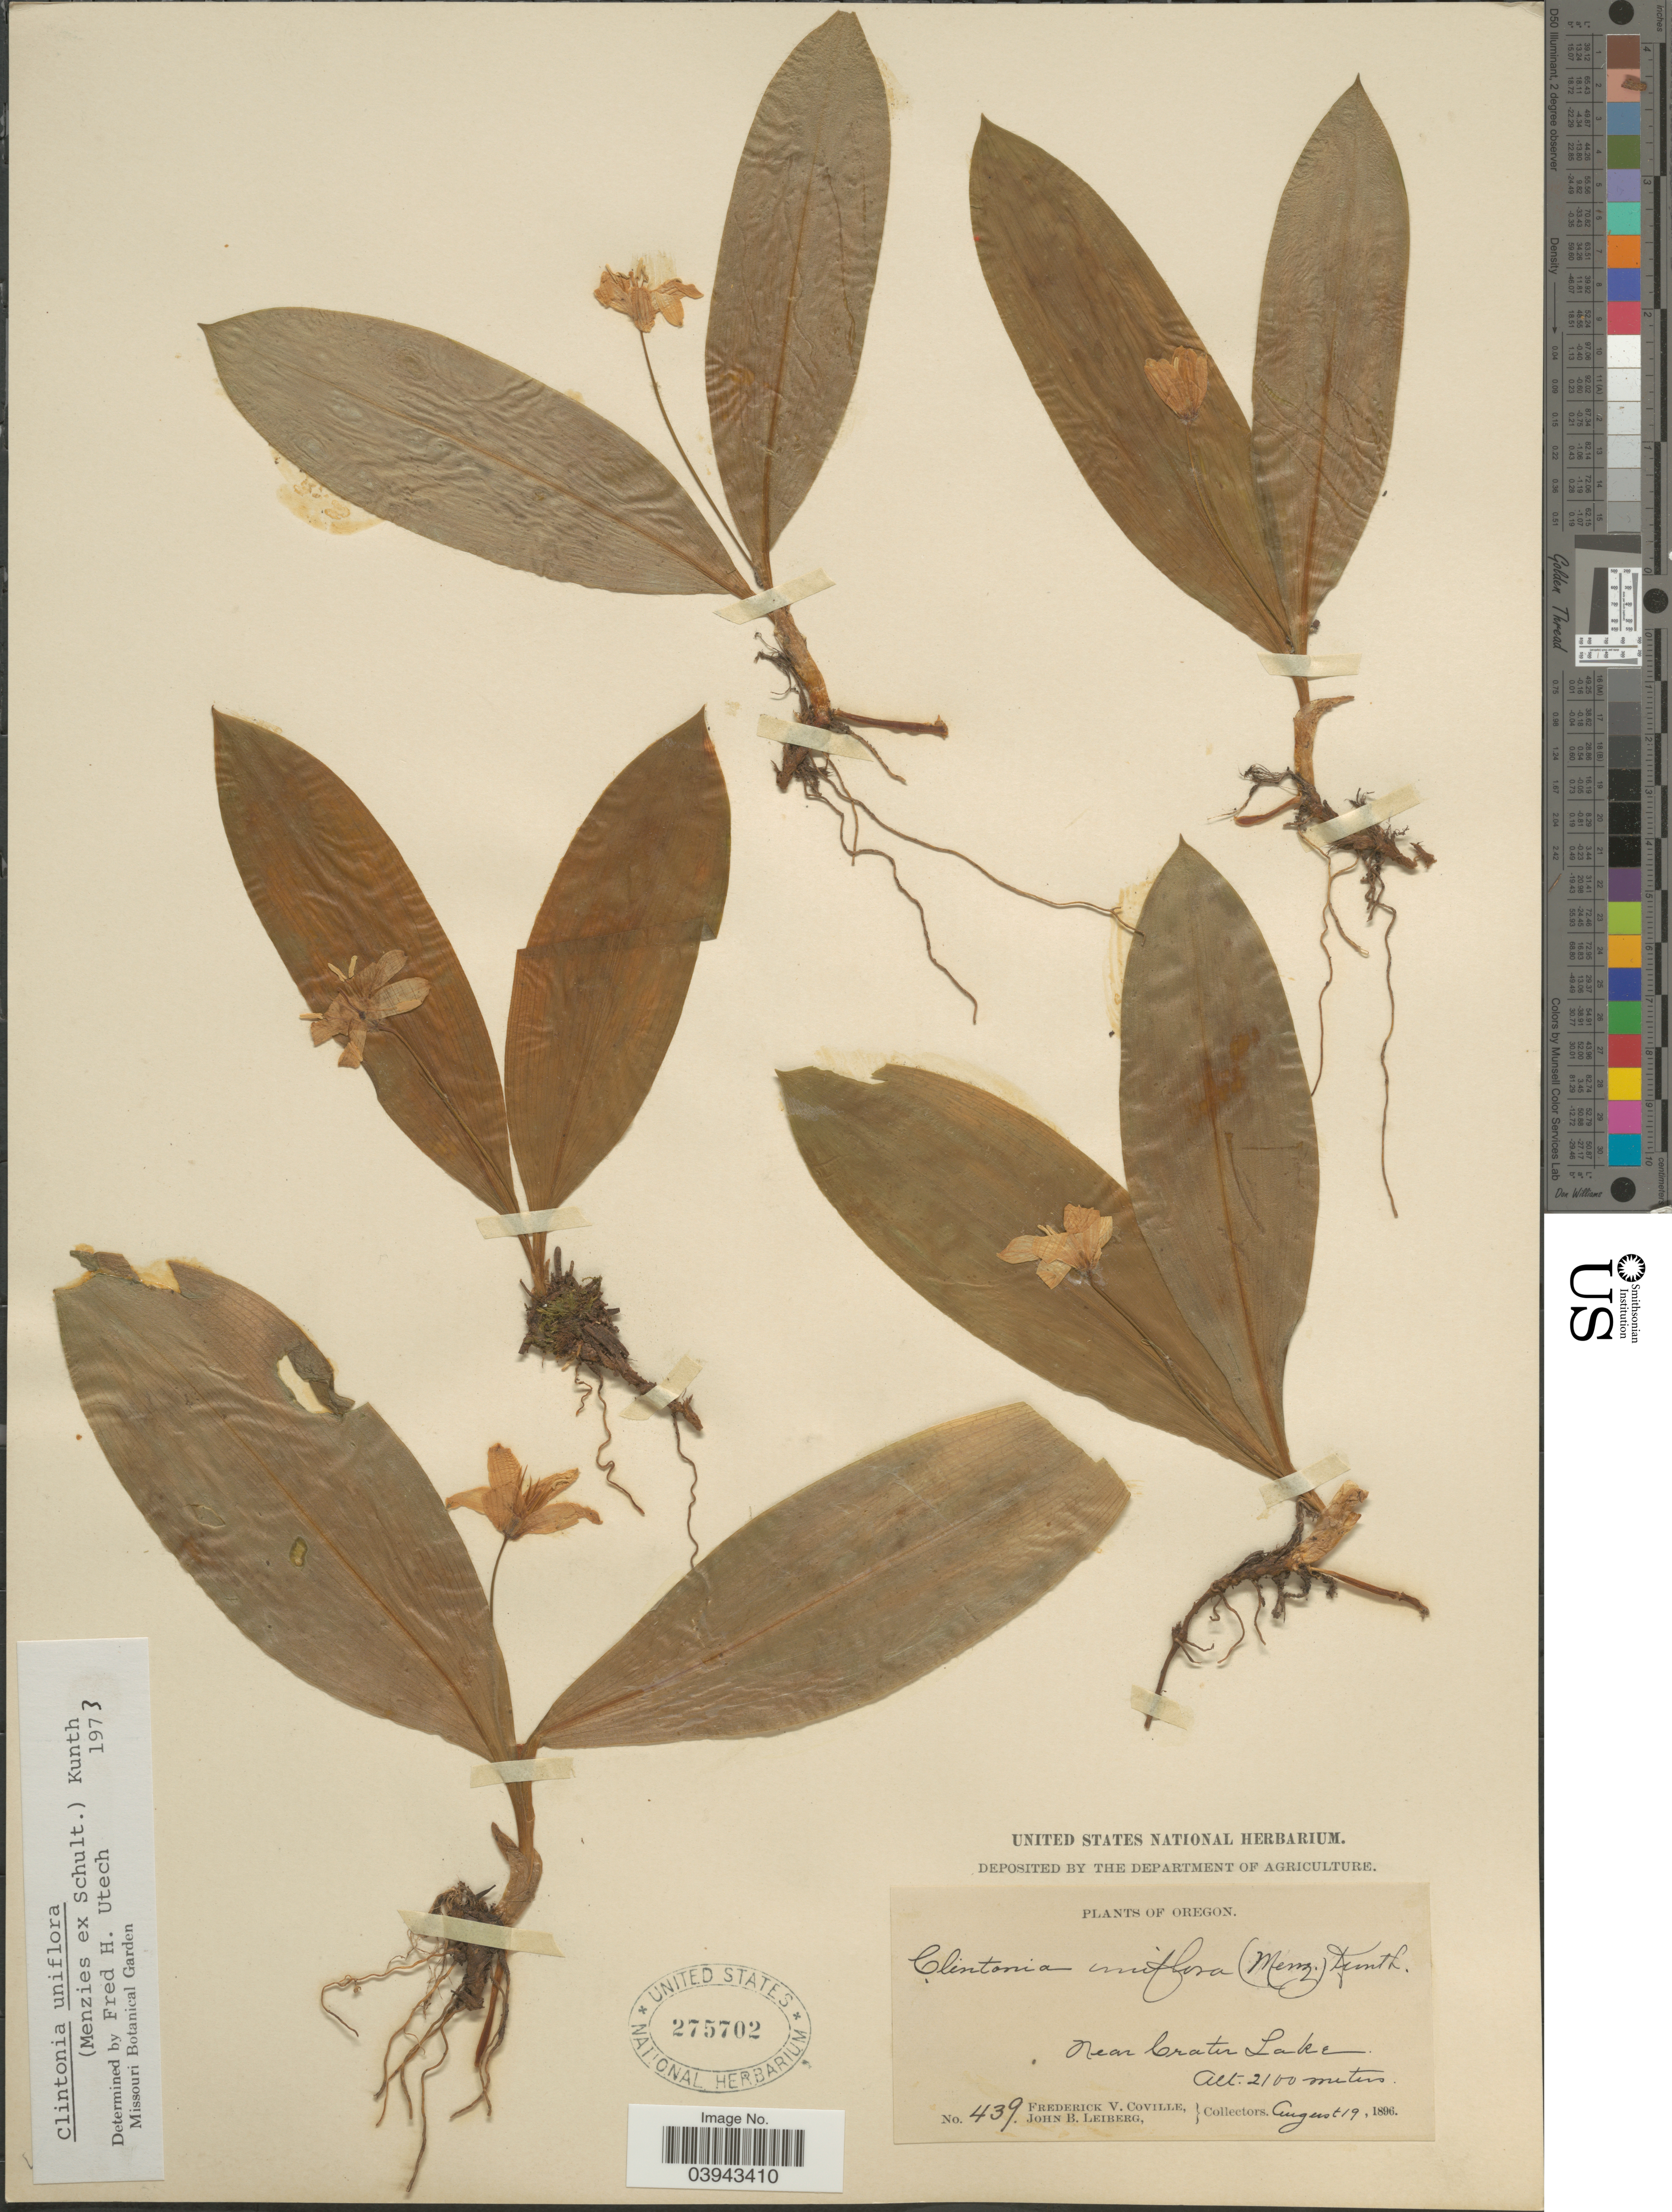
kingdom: Plantae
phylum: Tracheophyta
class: Liliopsida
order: Liliales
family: Liliaceae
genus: Clintonia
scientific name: Clintonia uniflora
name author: Kunth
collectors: F. V. Coville & J. B. Leiberg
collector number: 439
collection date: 1896-08-19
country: United States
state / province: Oregon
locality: Near Crater Lake.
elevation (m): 2100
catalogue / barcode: US 275702